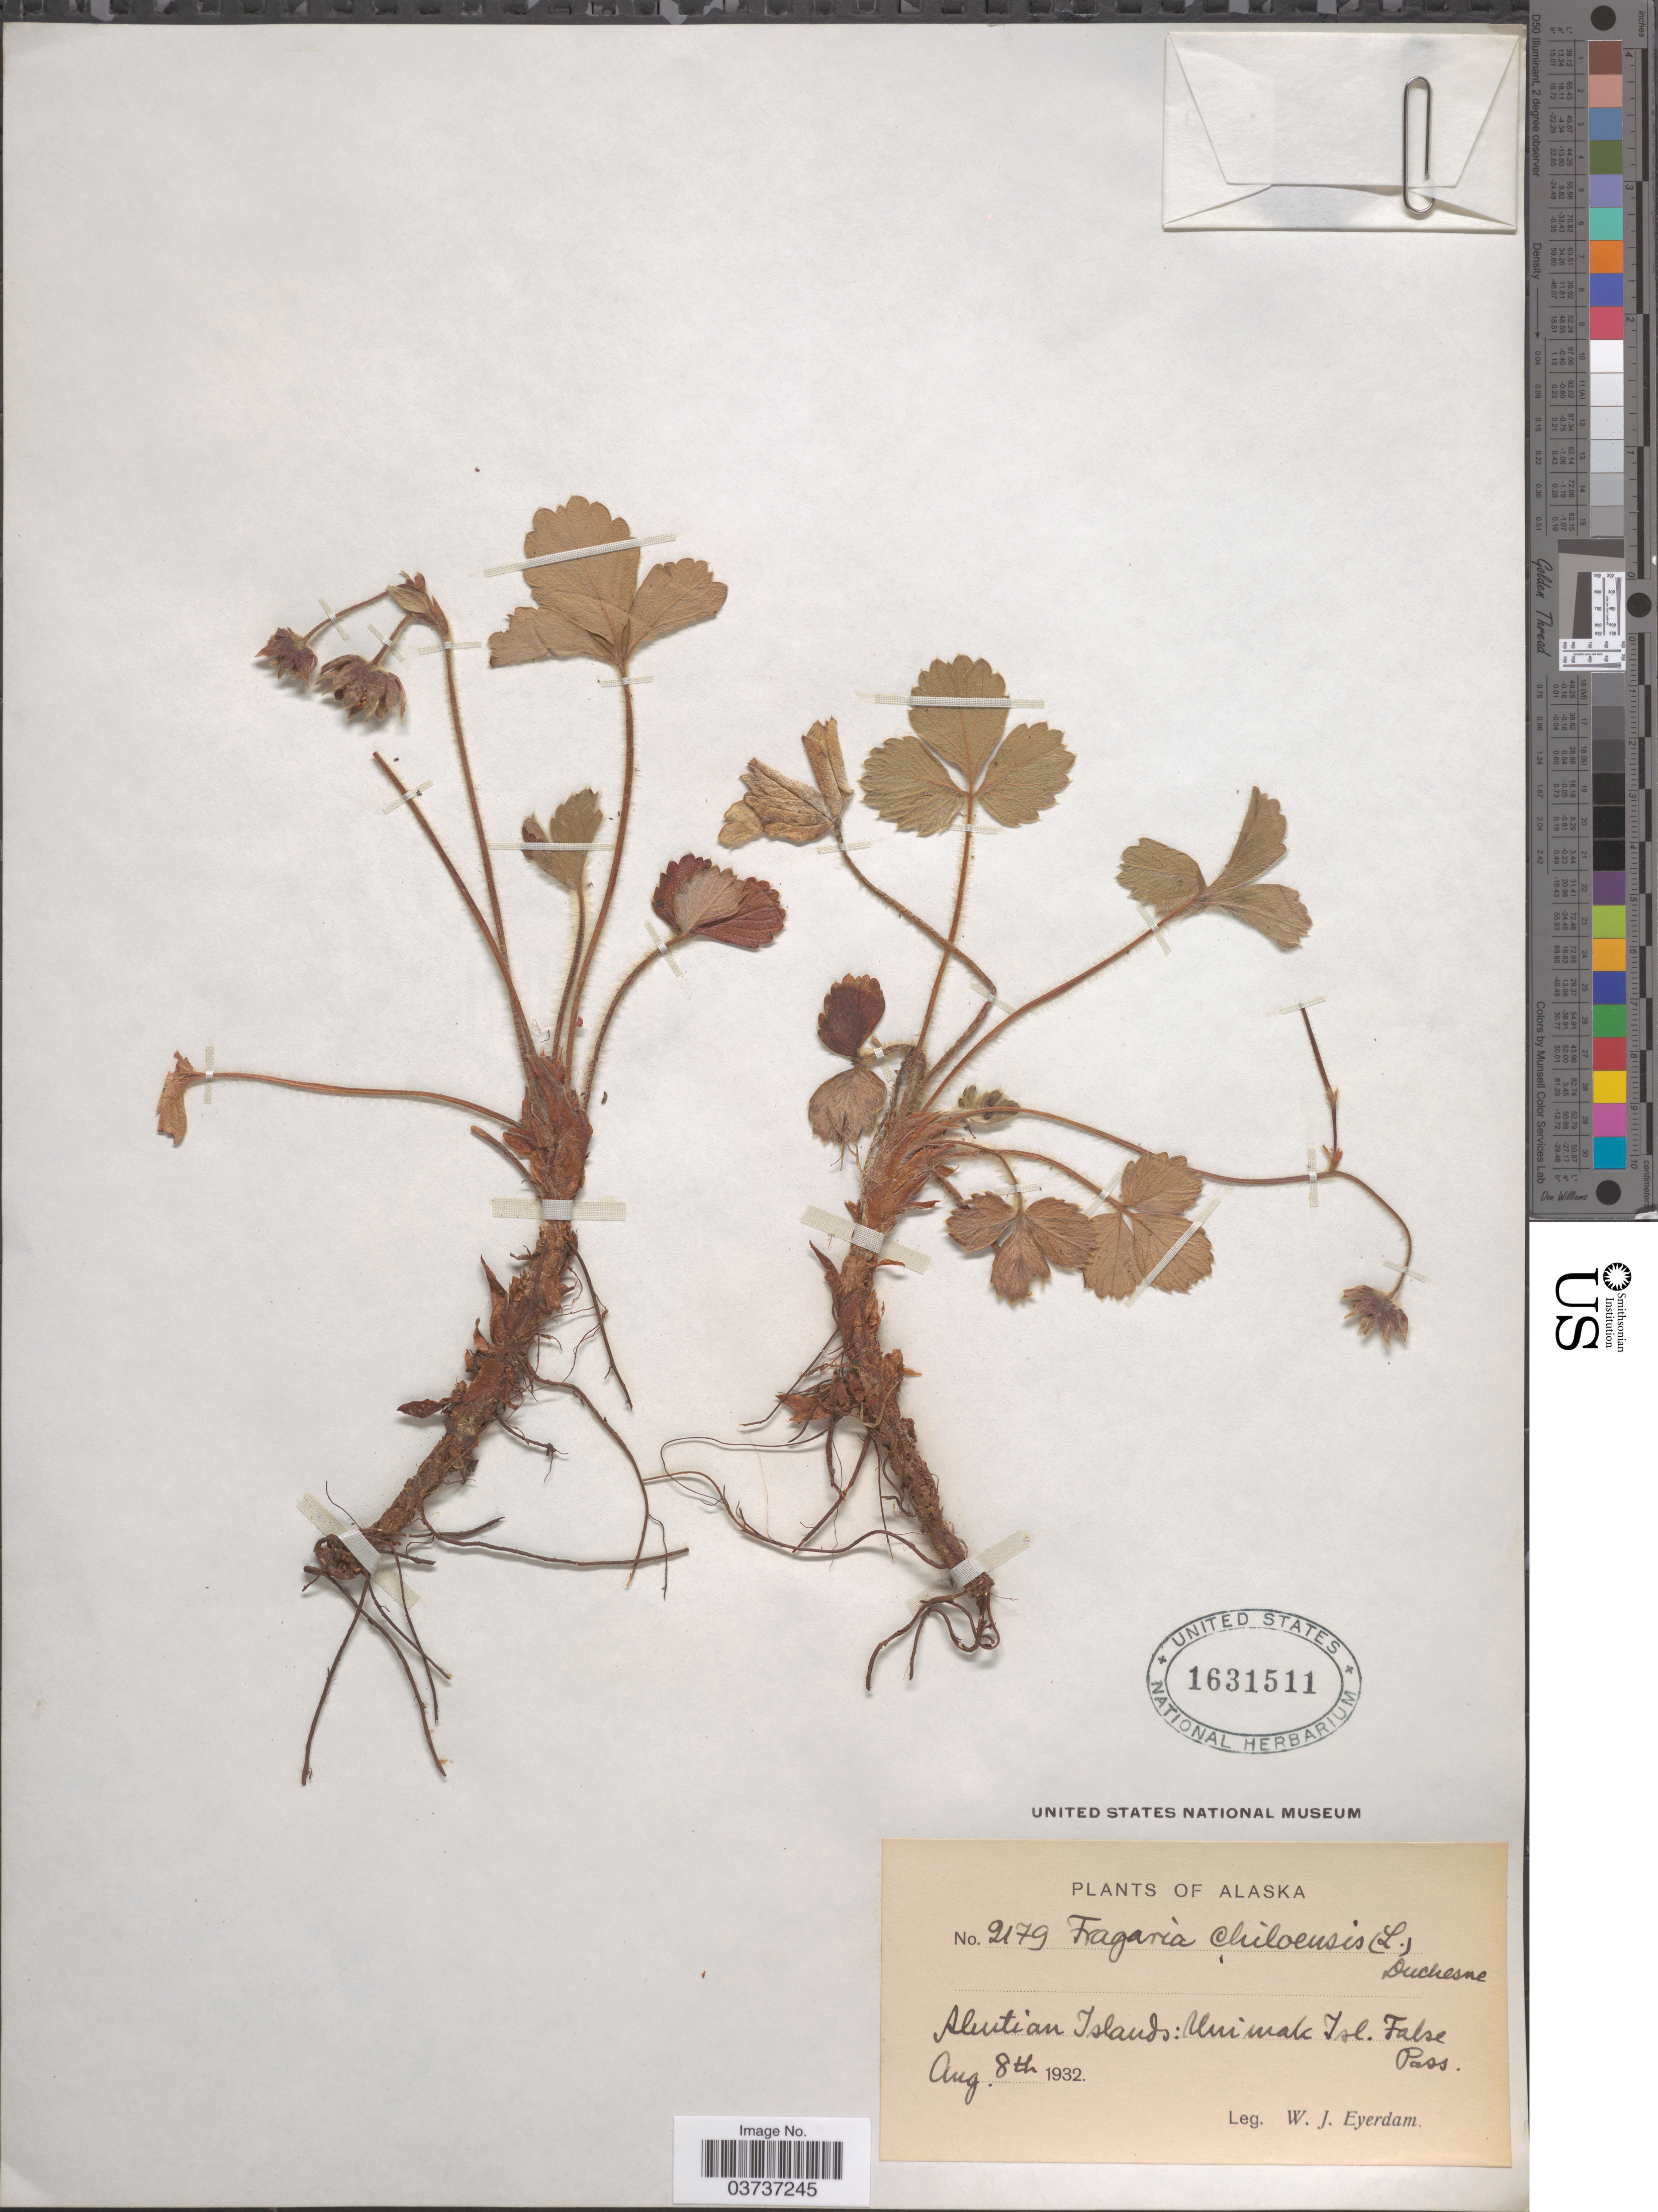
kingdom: Plantae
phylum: Tracheophyta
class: Magnoliopsida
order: Rosales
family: Rosaceae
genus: Fragaria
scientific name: Fragaria chiloensis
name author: (L.) Mill.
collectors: W. J. Eyerdam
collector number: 2179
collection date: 1932-08-08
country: United States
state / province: Alaska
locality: Aleutian Islands: Unimak Isl. False Pass.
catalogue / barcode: US 1631511